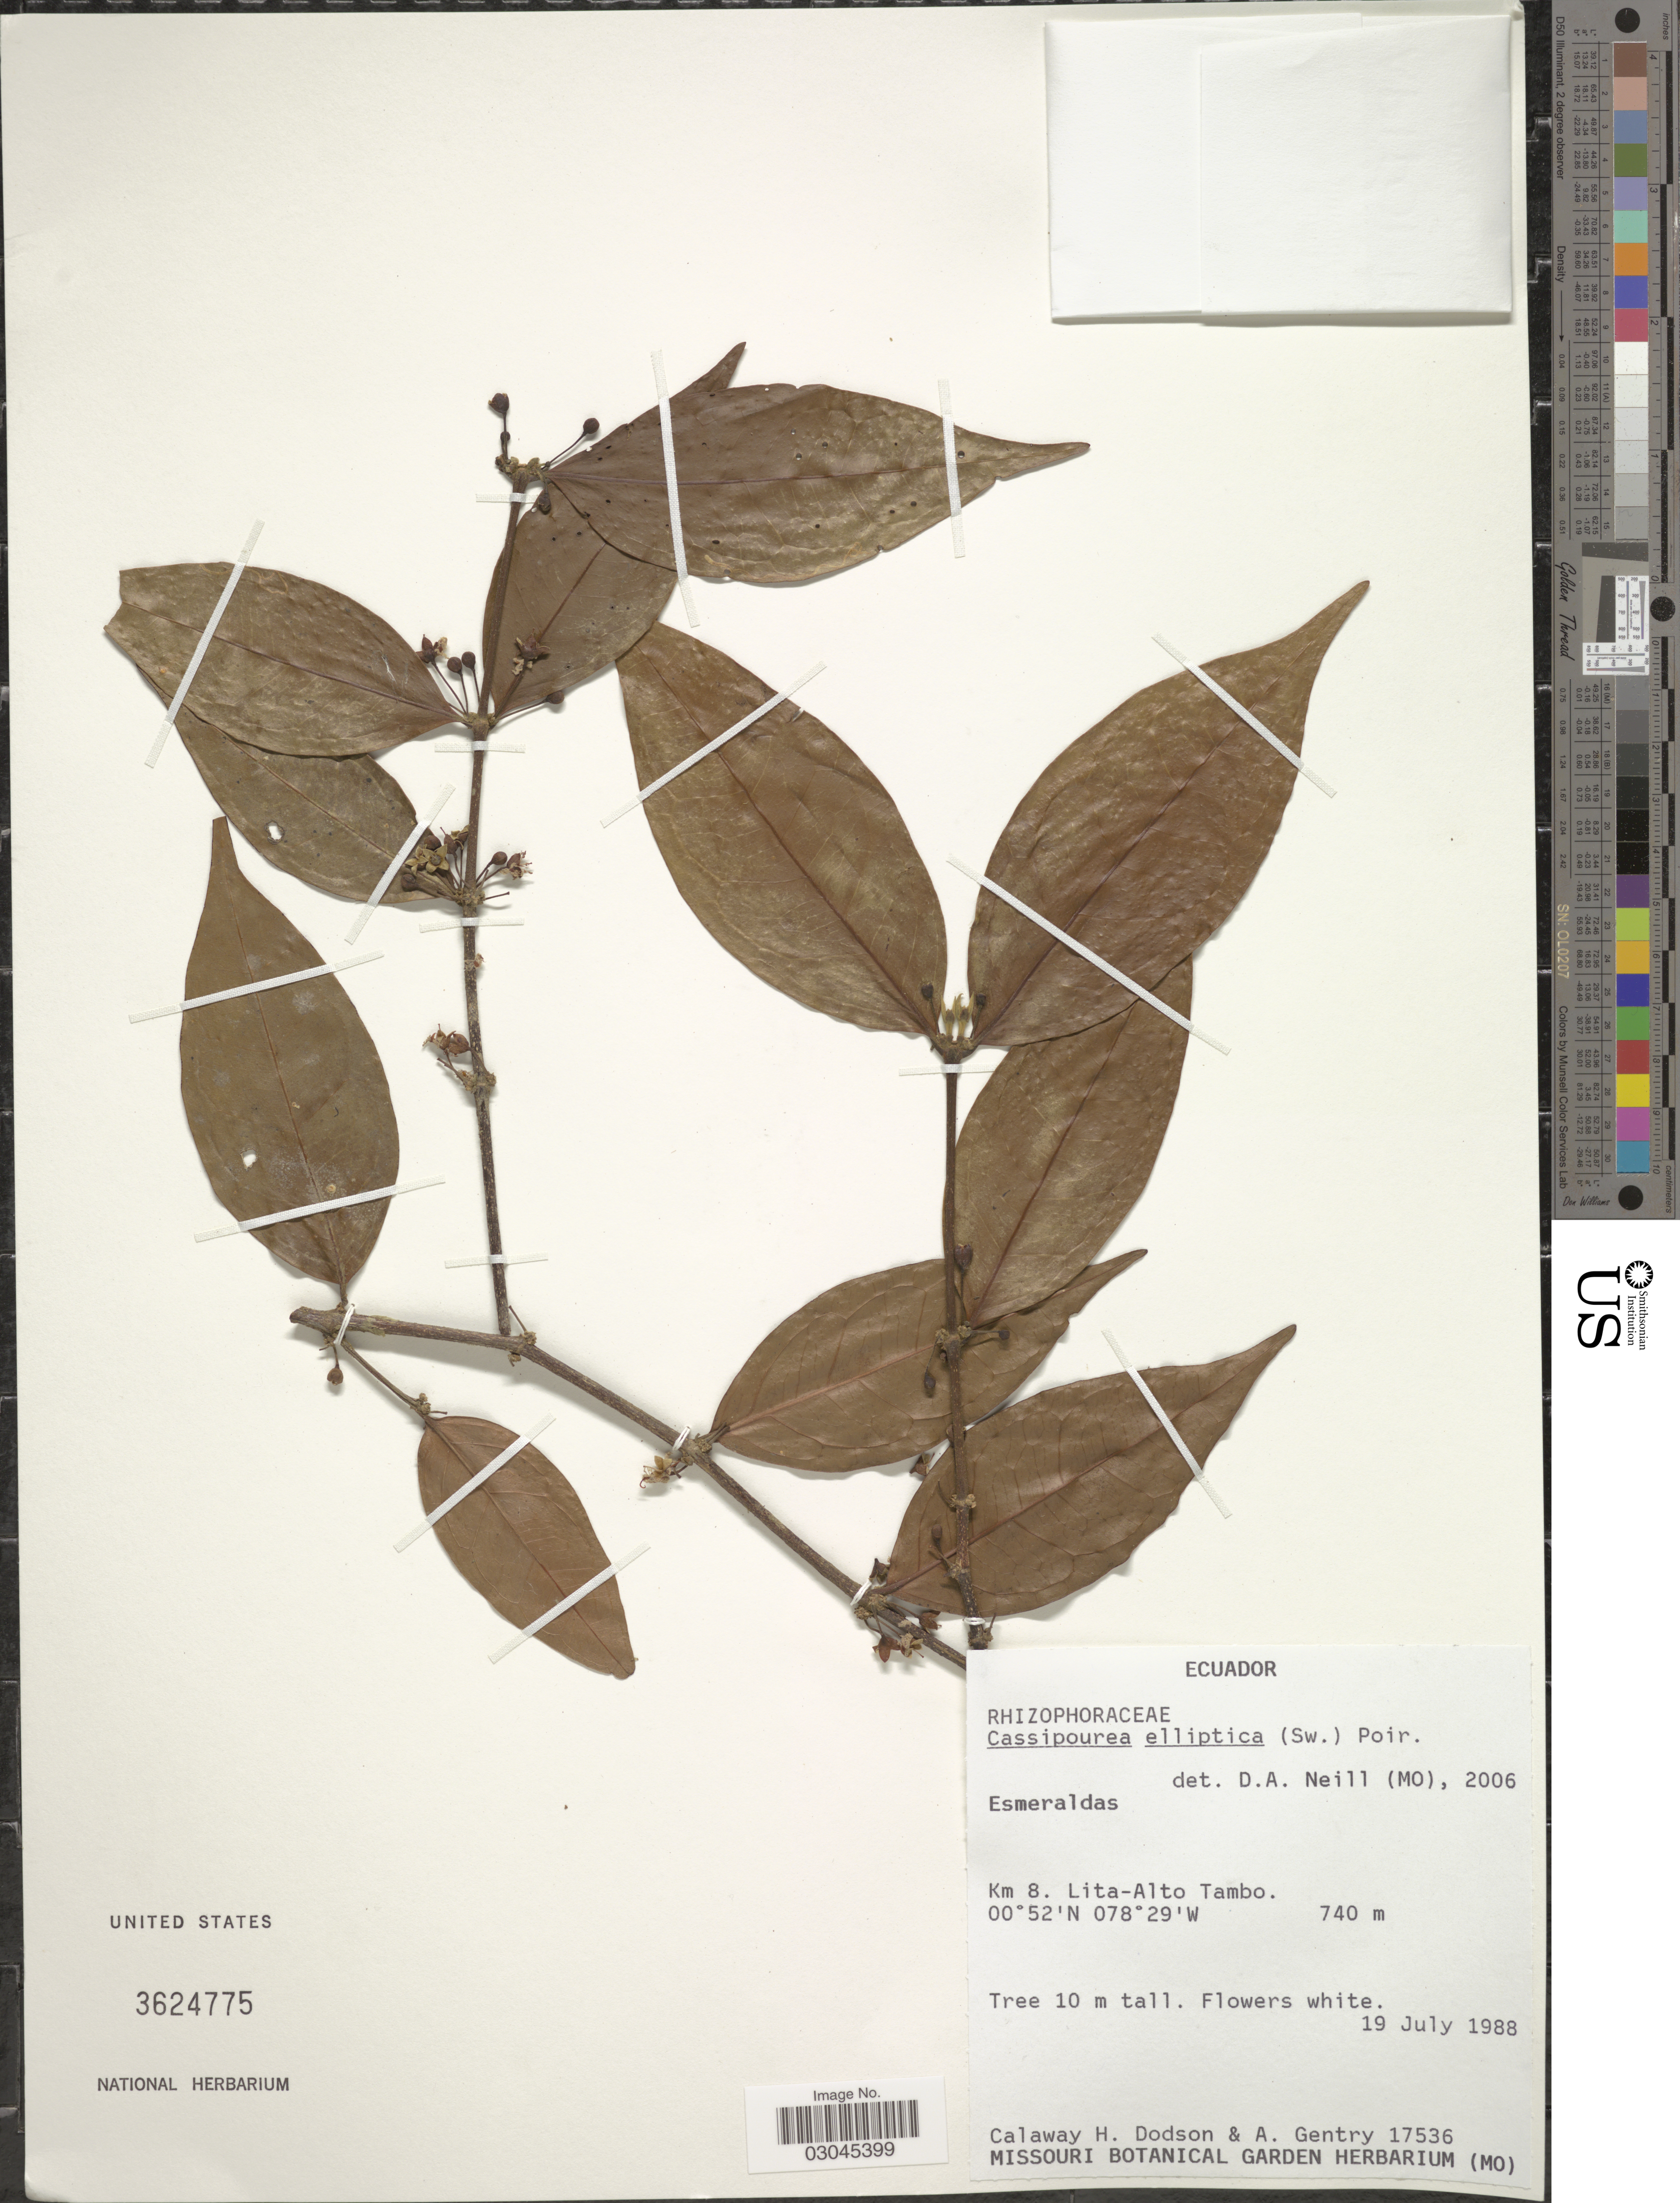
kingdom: Plantae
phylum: Tracheophyta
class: Magnoliopsida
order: Malpighiales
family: Rhizophoraceae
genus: Cassipourea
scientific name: Cassipourea elliptica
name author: (Sw.) Poir.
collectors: C. H. Dodson & A. H. Gentry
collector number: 17536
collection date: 1988-07-19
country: Ecuador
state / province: Esmeraldas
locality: Km 8. Lita-Alto Tambo.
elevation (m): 740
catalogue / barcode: US 3624775